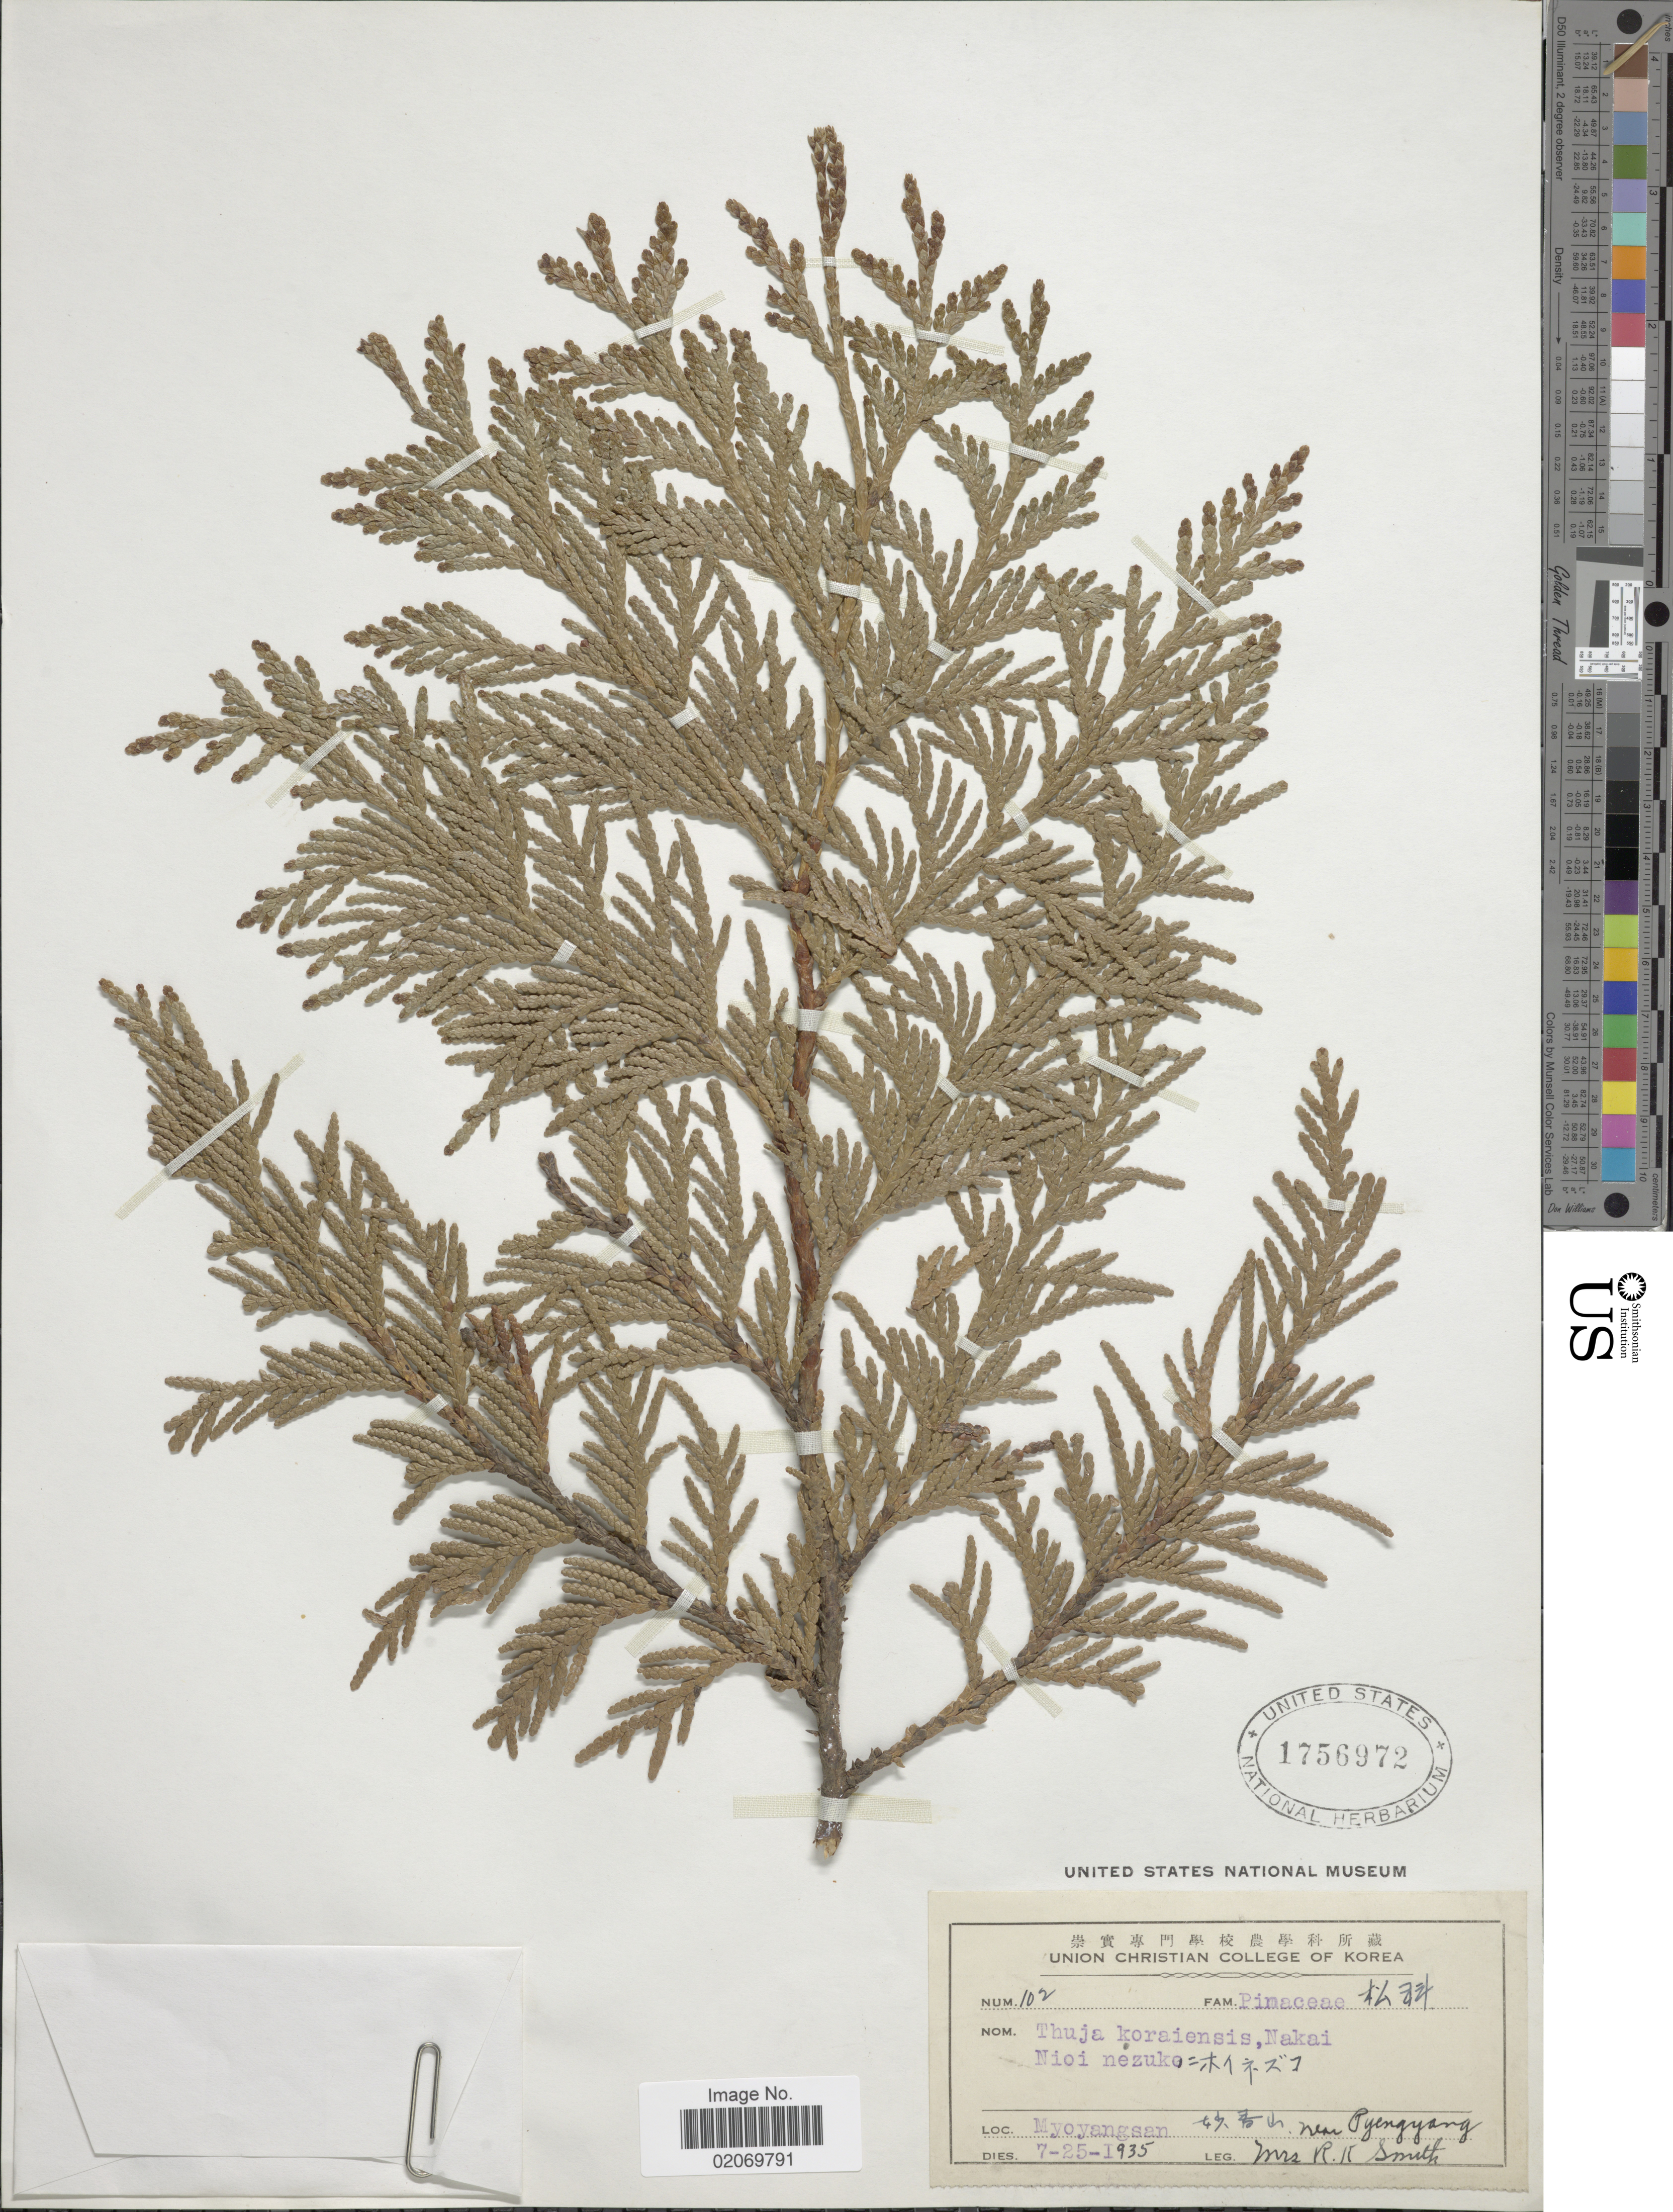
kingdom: Plantae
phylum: Tracheophyta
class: Pinopsida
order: Pinales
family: Cupressaceae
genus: Thuja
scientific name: Thuja koraiensis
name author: Nakai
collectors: Mrs. R. K. Smith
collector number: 102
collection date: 1935-07-25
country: North Korea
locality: Myonyangsan, [Foreign script] near Pyengyang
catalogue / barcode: US 1756972